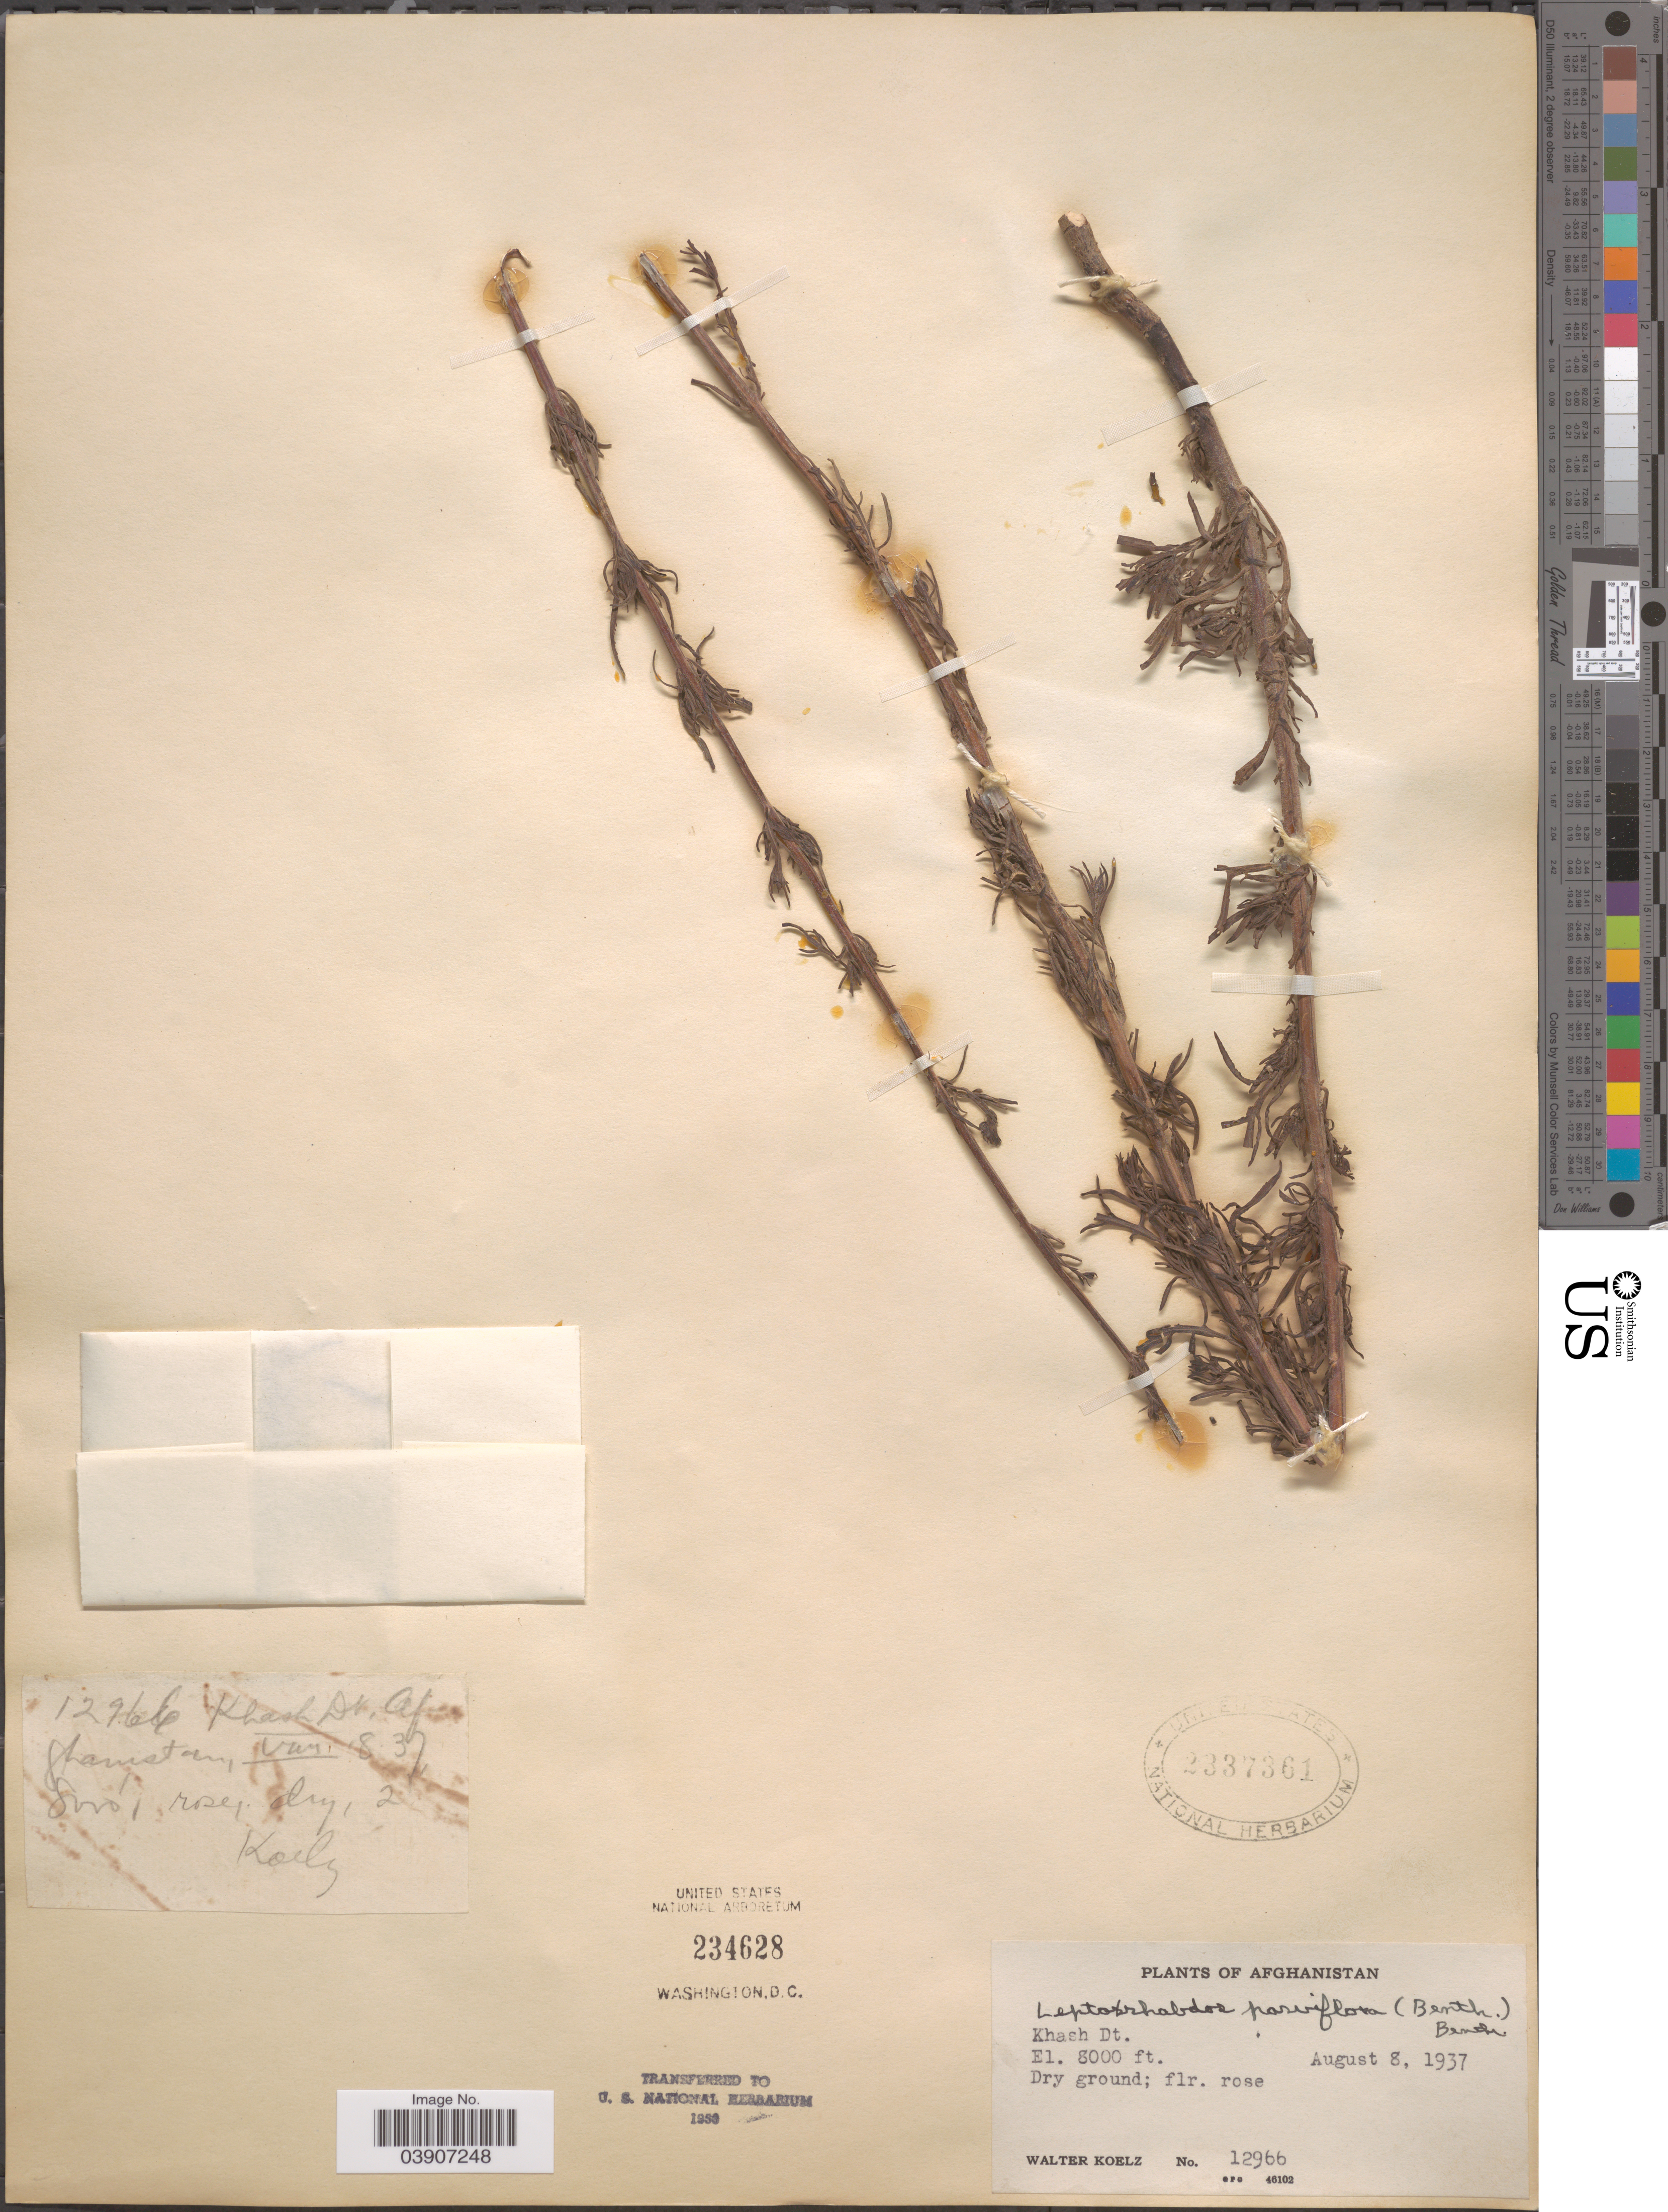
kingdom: Plantae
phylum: Tracheophyta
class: Magnoliopsida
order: Lamiales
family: Orobanchaceae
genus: Leptorhabdos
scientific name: Leptorhabdos parviflora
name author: (Benth.) Benth.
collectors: W. N. Koelz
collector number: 12966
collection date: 1937-08-08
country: Afghanistan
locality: Khash Dt.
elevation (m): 2438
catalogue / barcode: US 2337361